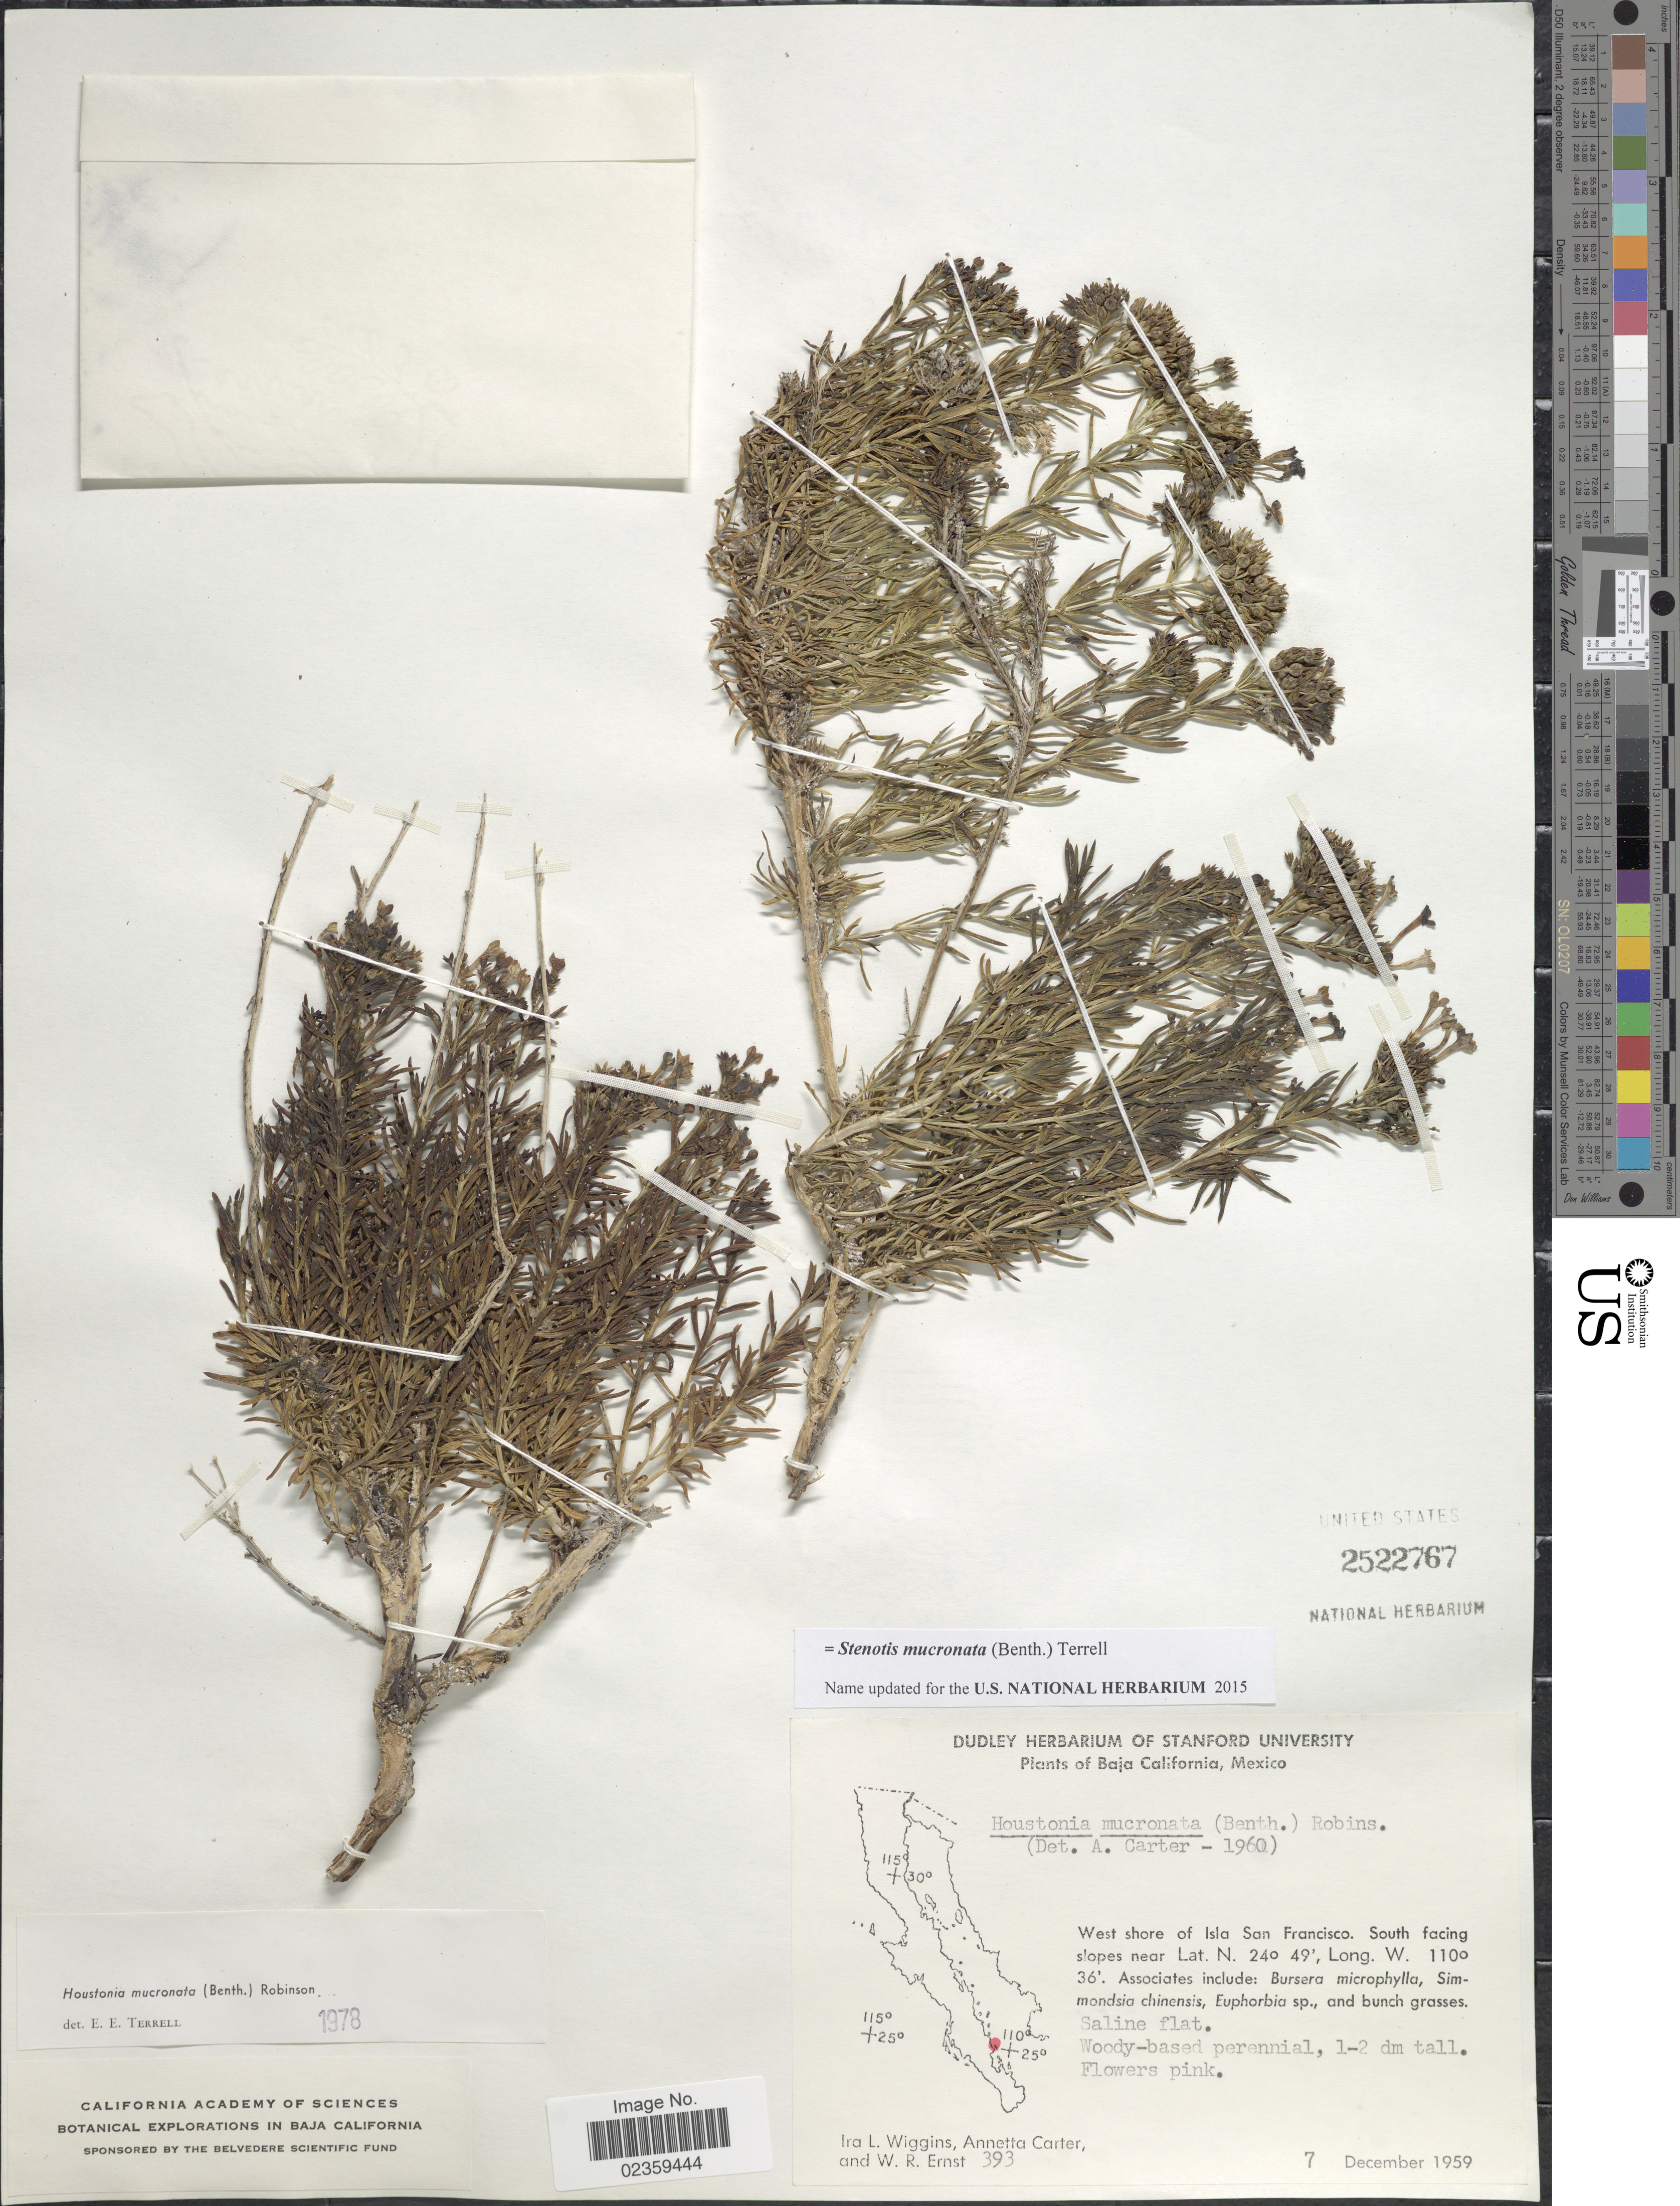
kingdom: Plantae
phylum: Tracheophyta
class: Magnoliopsida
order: Gentianales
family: Rubiaceae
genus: Stenotis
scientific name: Stenotis mucronata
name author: (Benth.) Terrell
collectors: I. L. Wiggins, A. Carter & W. R. Ernst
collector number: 393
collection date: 1959-12-07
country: Mexico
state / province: Baja California Sur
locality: Baja California. West shore of Isla San Francisco. South facing slopes.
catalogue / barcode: US 2522767